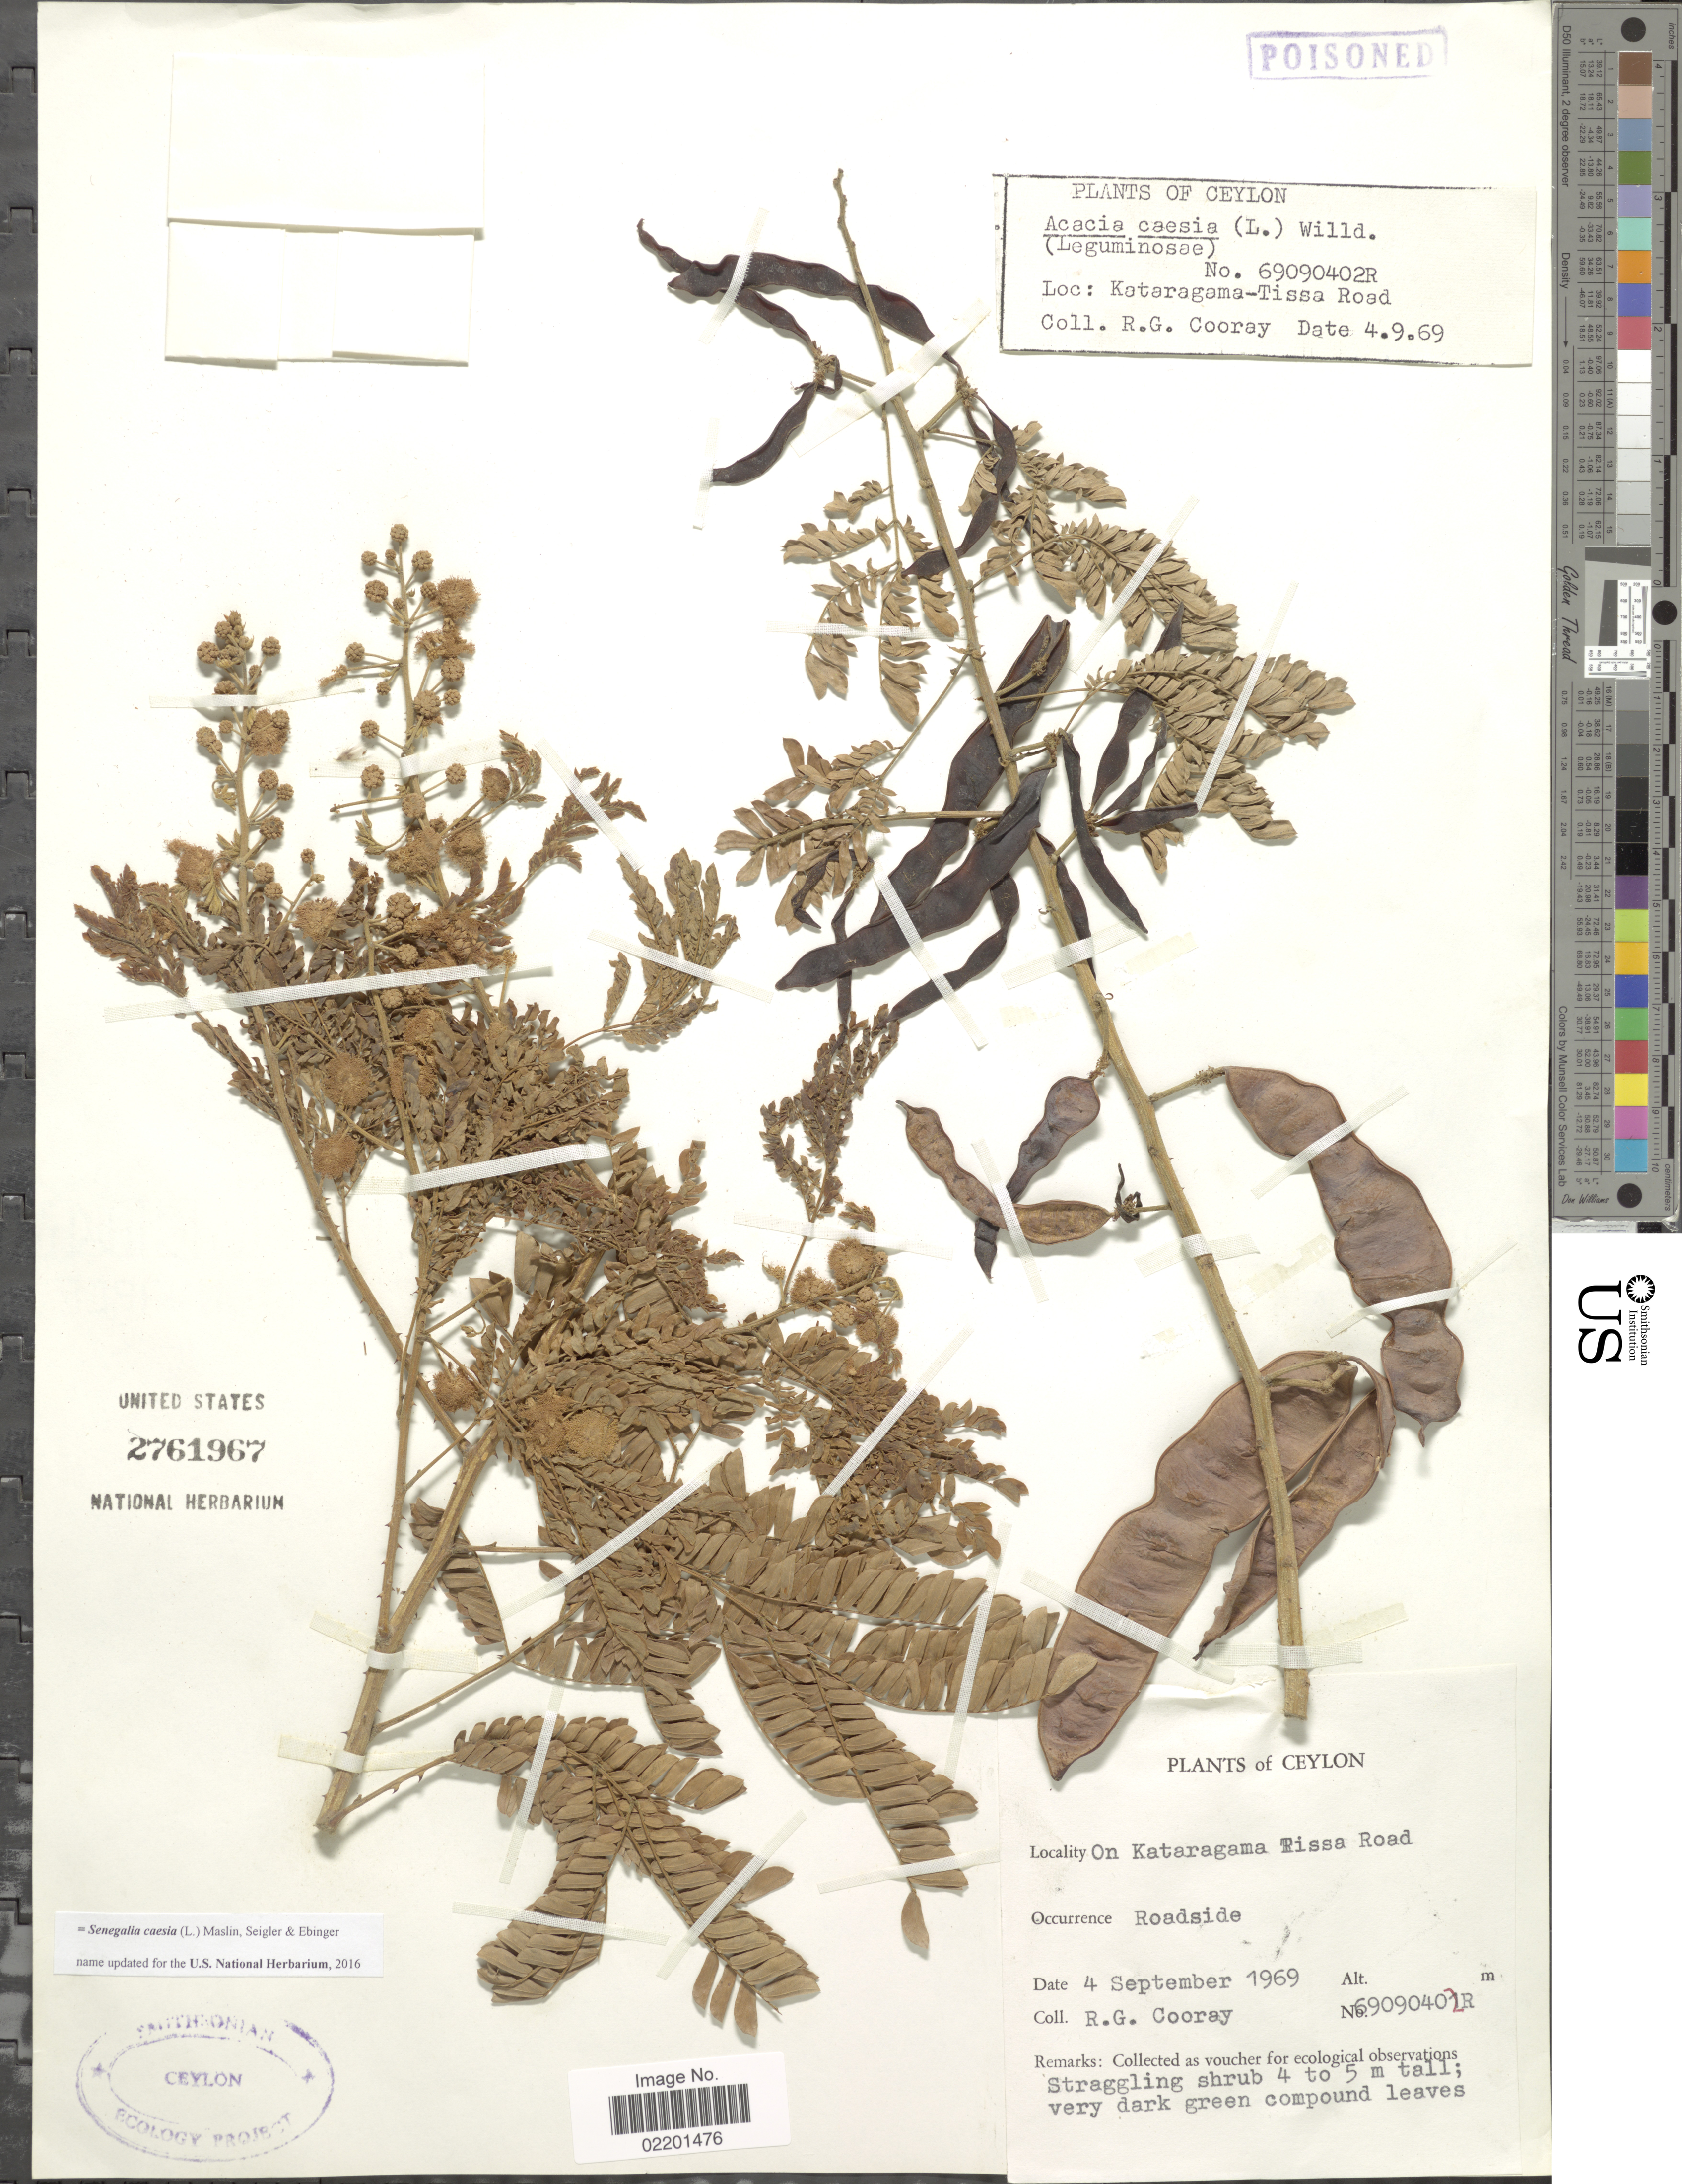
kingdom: Plantae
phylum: Tracheophyta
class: Magnoliopsida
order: Fabales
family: Fabaceae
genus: Senegalia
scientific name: Senegalia caesia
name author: (L.) Maslin et al.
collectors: R. Cooray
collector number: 69090402R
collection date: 1969-09-04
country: Sri Lanka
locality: Ceylon. On Kataragama Tissa Road, Roadside.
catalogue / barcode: US 2761967